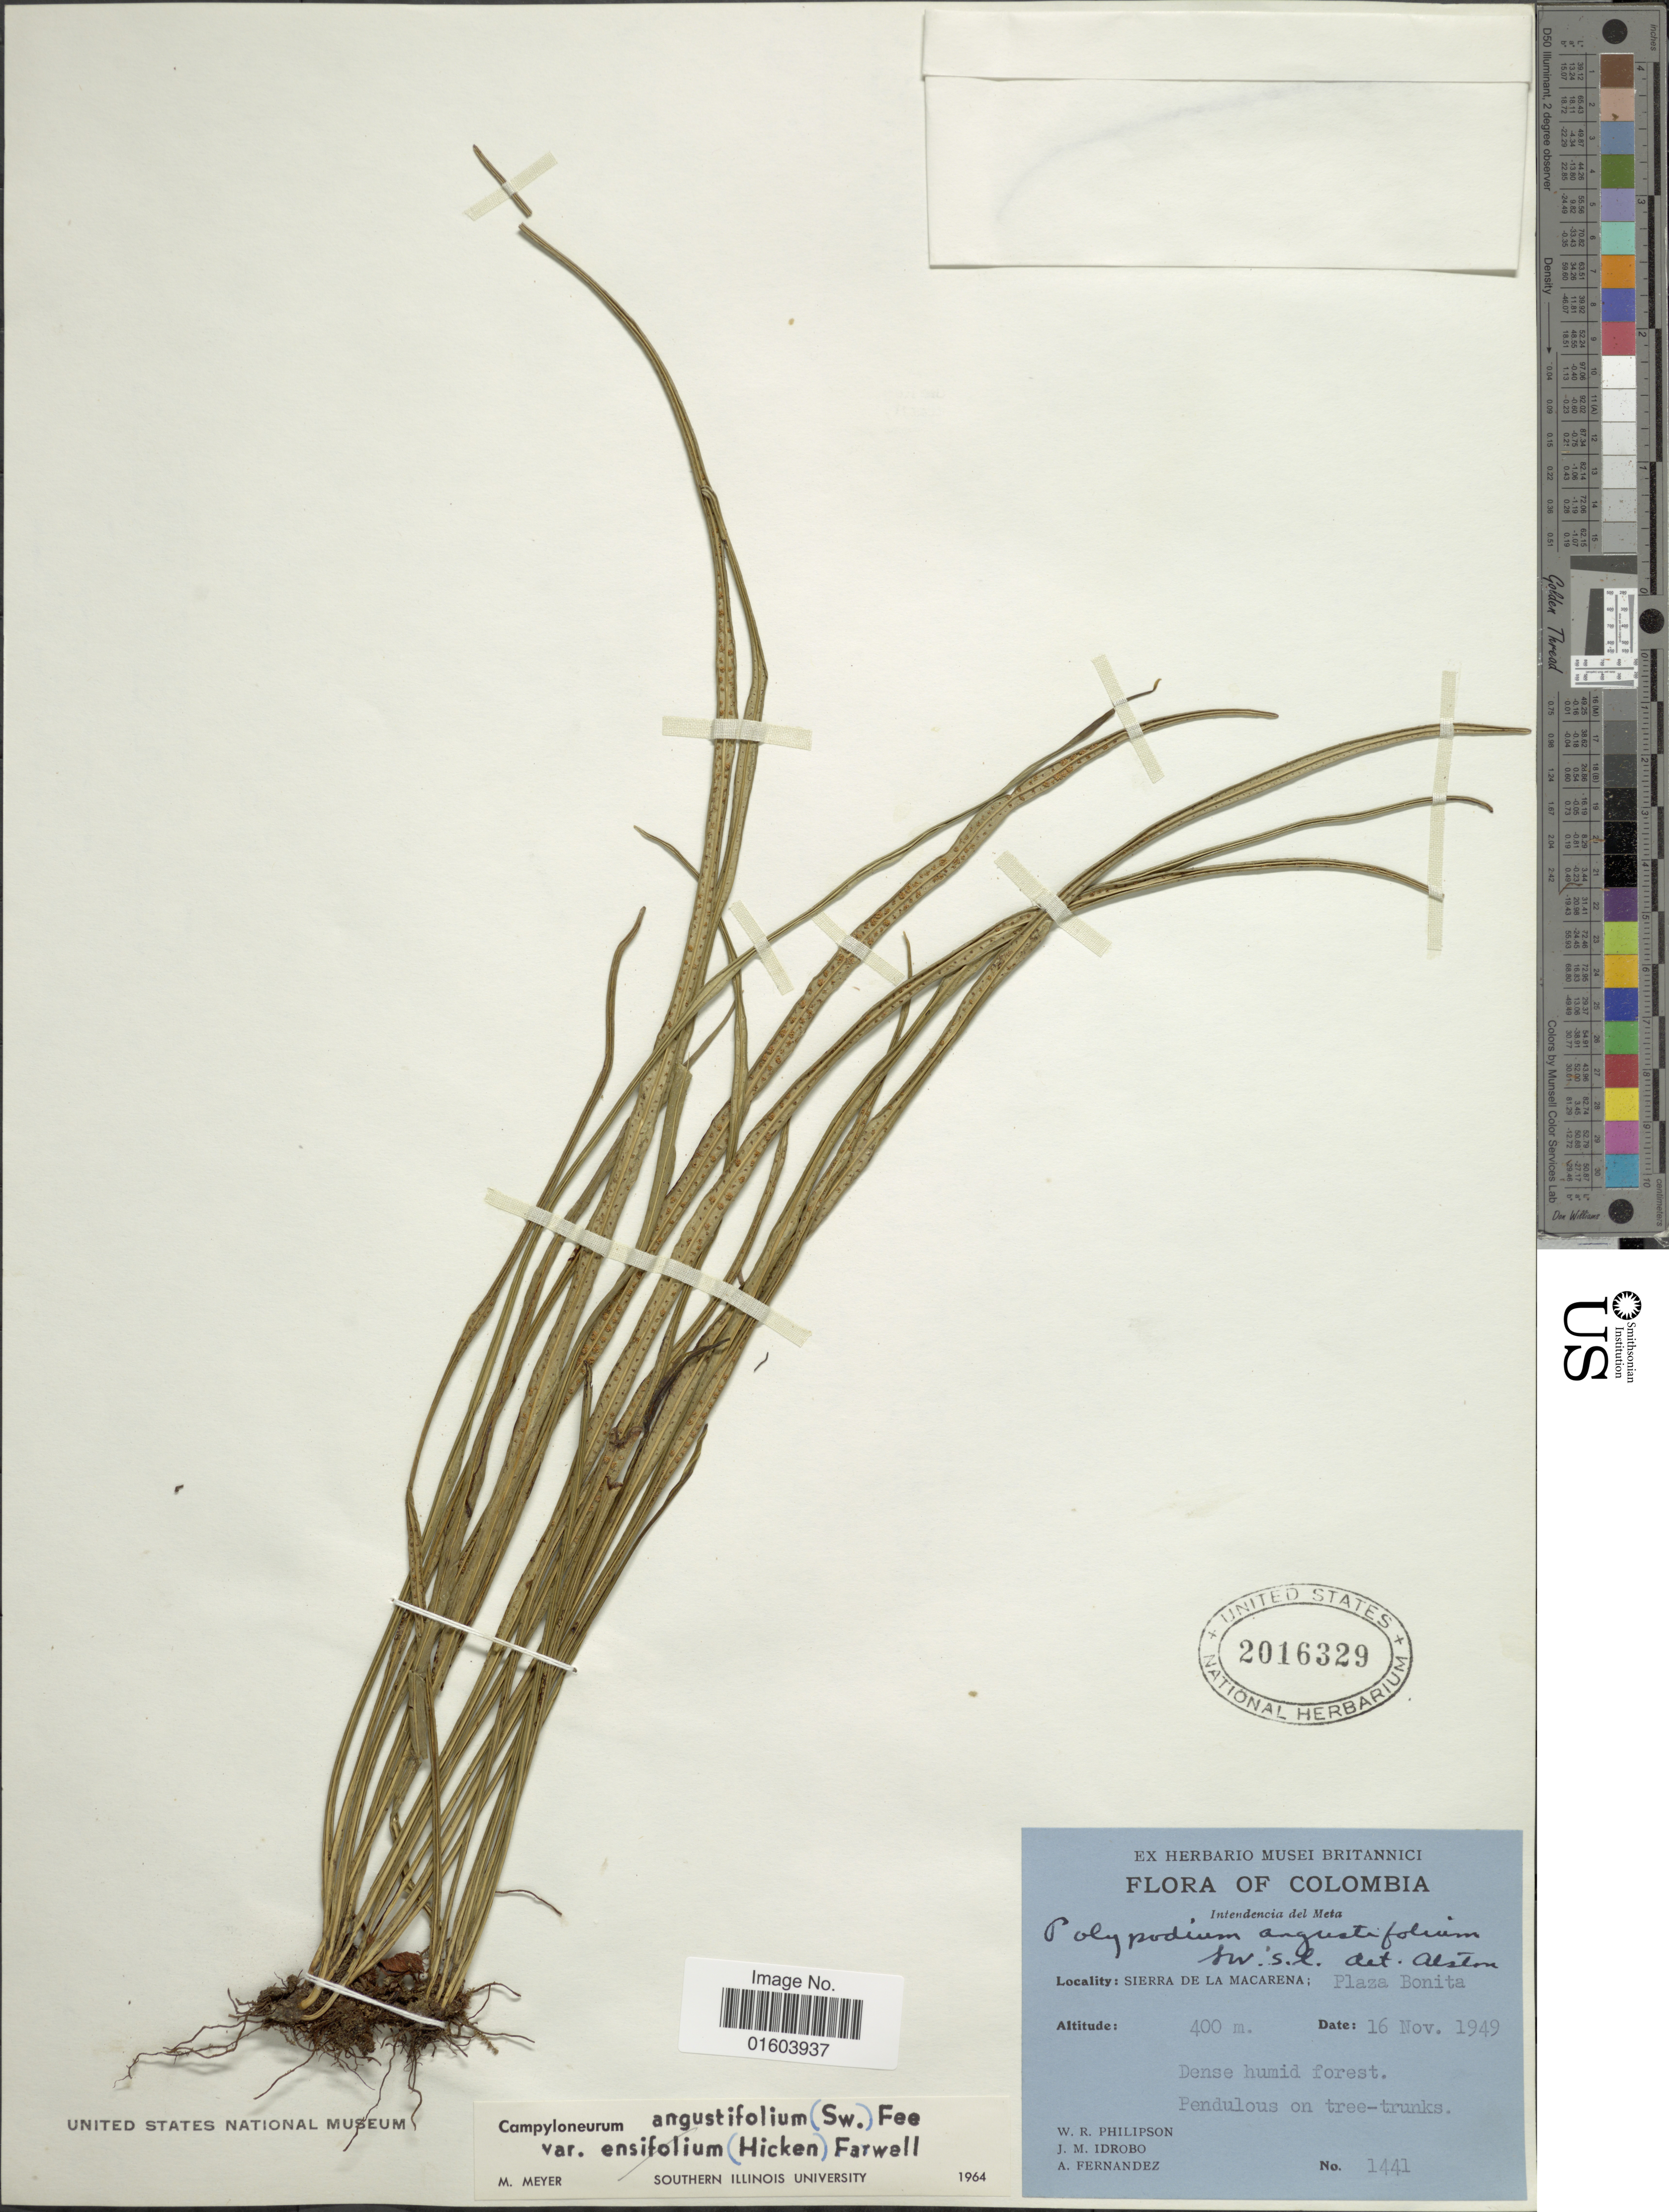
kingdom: Plantae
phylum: Tracheophyta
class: Polypodiopsida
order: Polypodiales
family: Polypodiaceae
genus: Campyloneurum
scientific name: Campyloneurum angustifolium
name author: (Sw.) Fée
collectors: W. R. Philipson, J. M. Idrobo & A. Fernandez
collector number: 1441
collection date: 1949-11-16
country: Colombia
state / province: Meta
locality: Colombia, Intendencia del Meta. Sierra de la Macarena: Plaza Bonita.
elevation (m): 400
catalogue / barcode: US 2016329